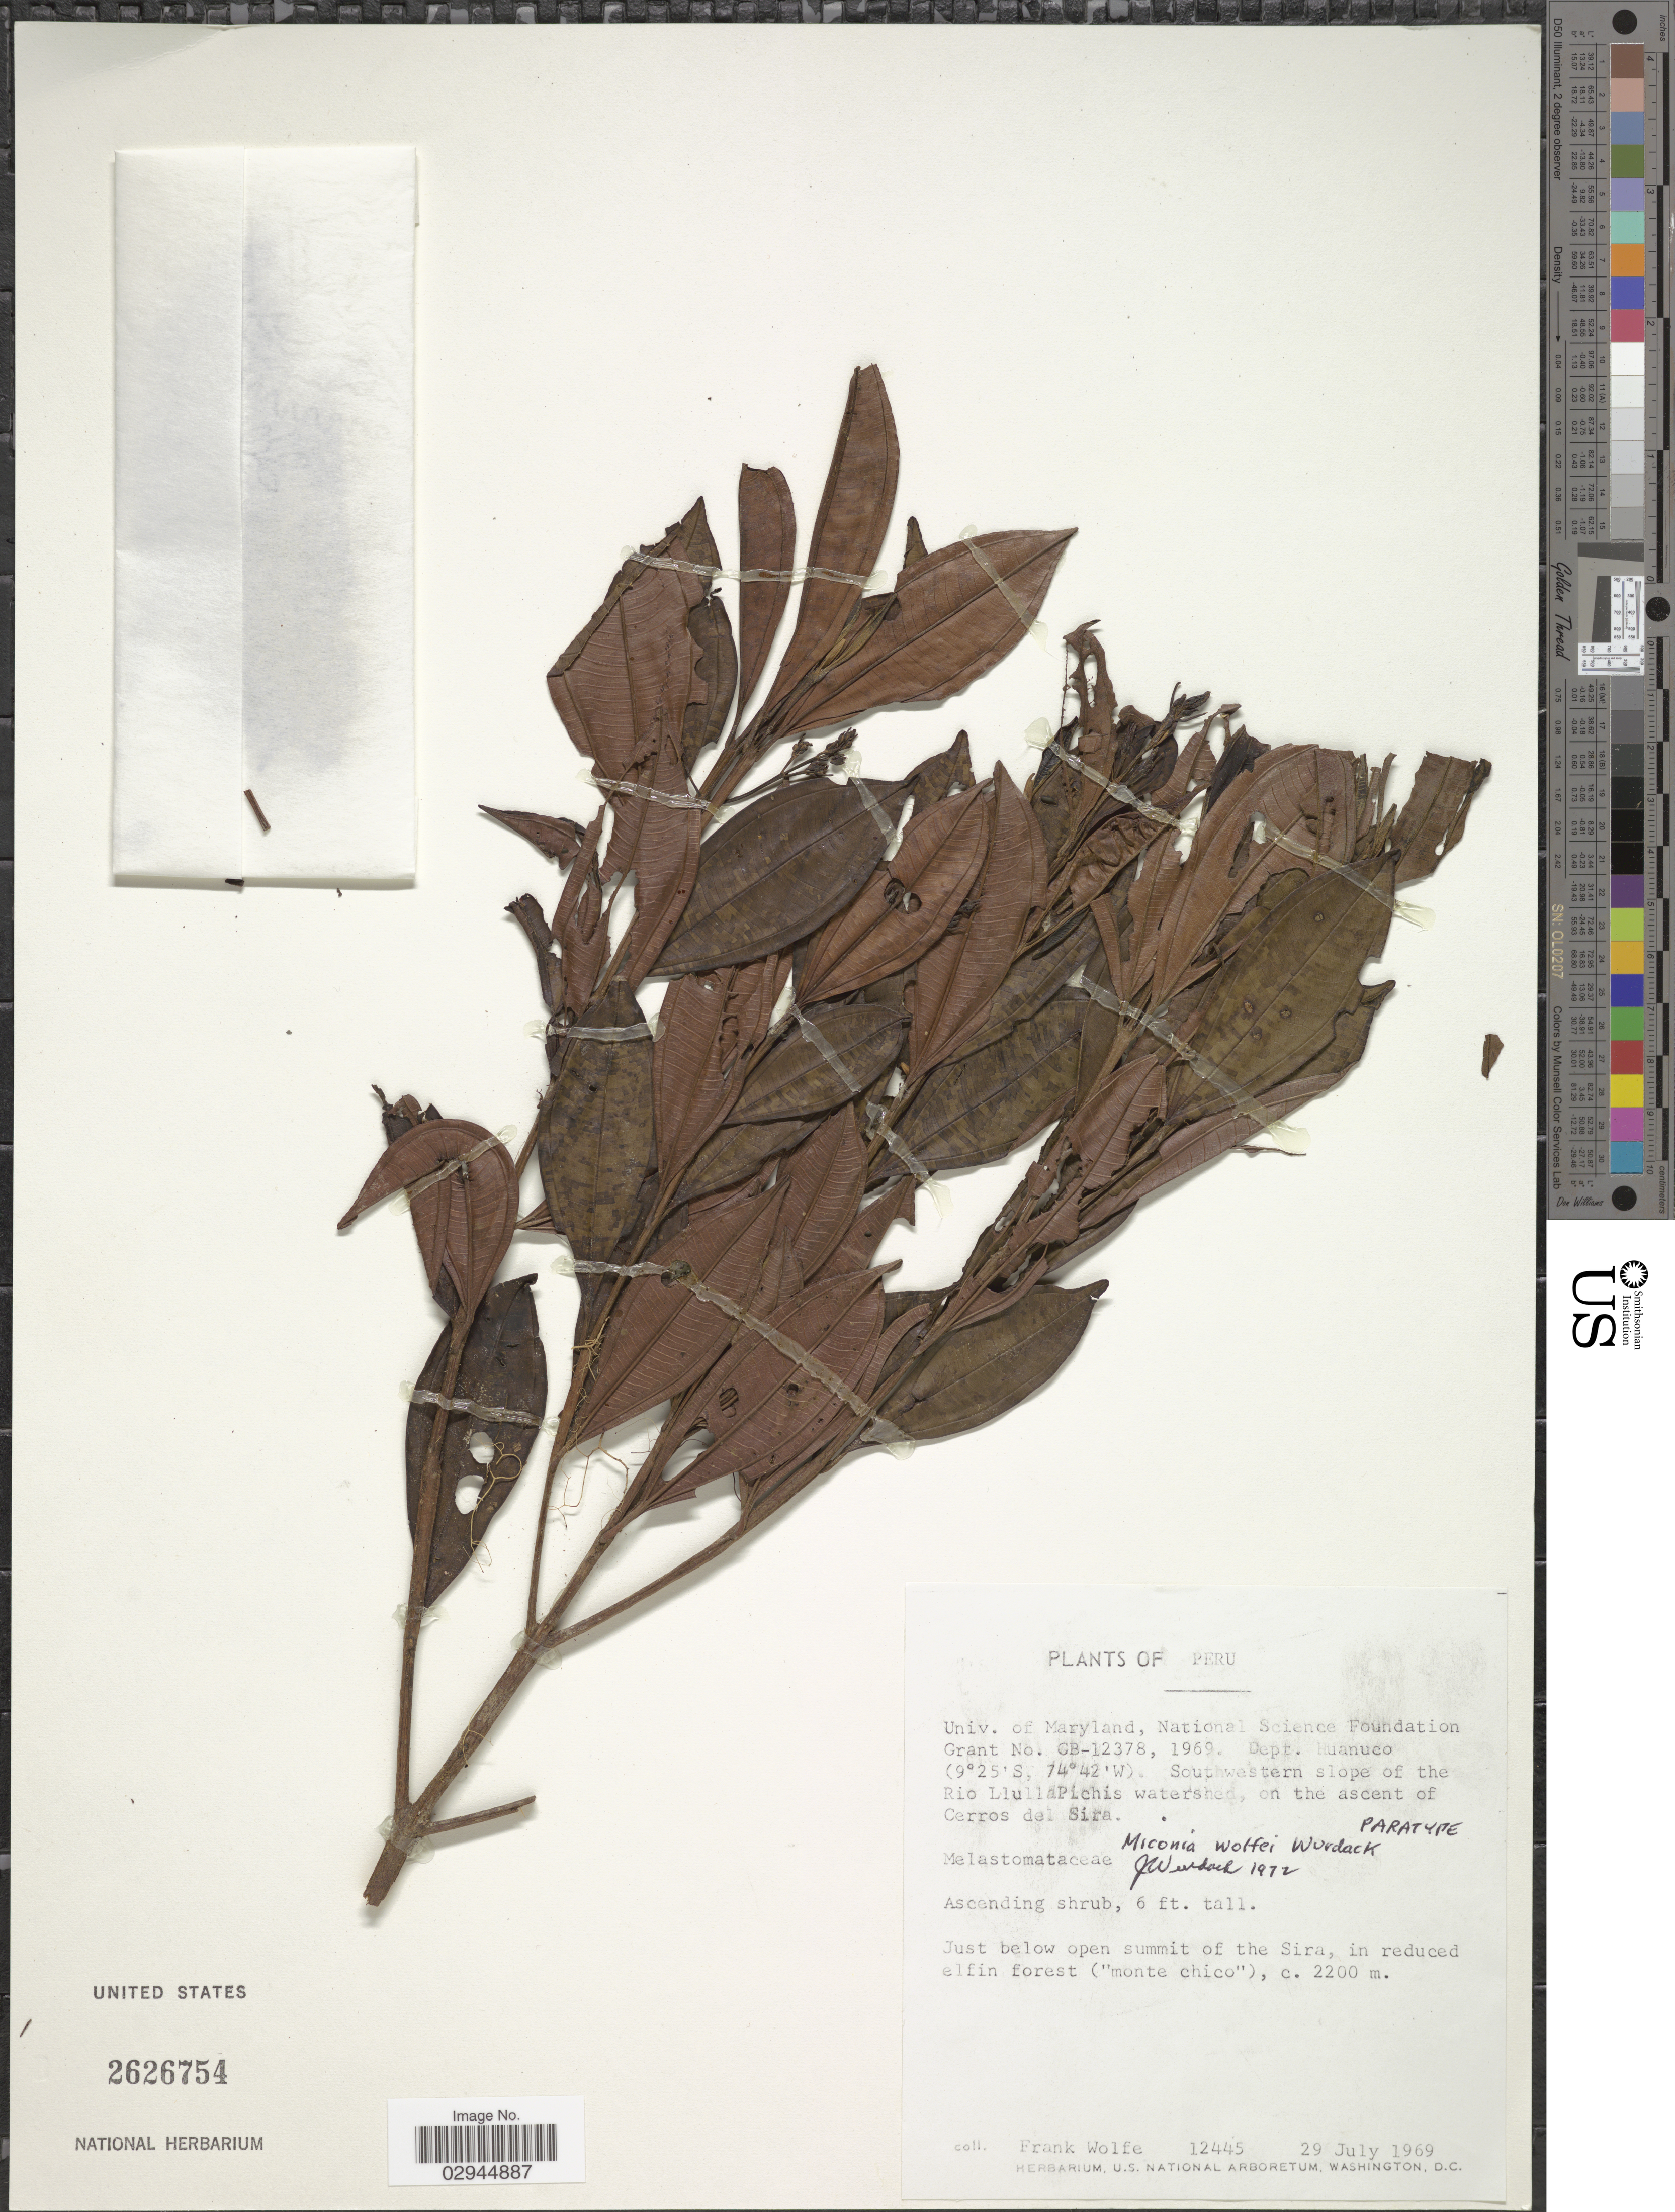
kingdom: Plantae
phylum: Tracheophyta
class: Magnoliopsida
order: Myrtales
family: Melastomataceae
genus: Miconia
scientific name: Miconia wolfei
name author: Wurdack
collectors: F. Wolfe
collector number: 12445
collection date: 1969-07-29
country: Peru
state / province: Huánuco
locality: Dept. Huanuco. Southwestern slope of the Rio LlullaPichis watershed, on the ascent of Cerros del Sira. Just below open summit of the Sira, in reduced elfin forest ("monte chico").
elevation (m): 2200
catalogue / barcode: US 2626754